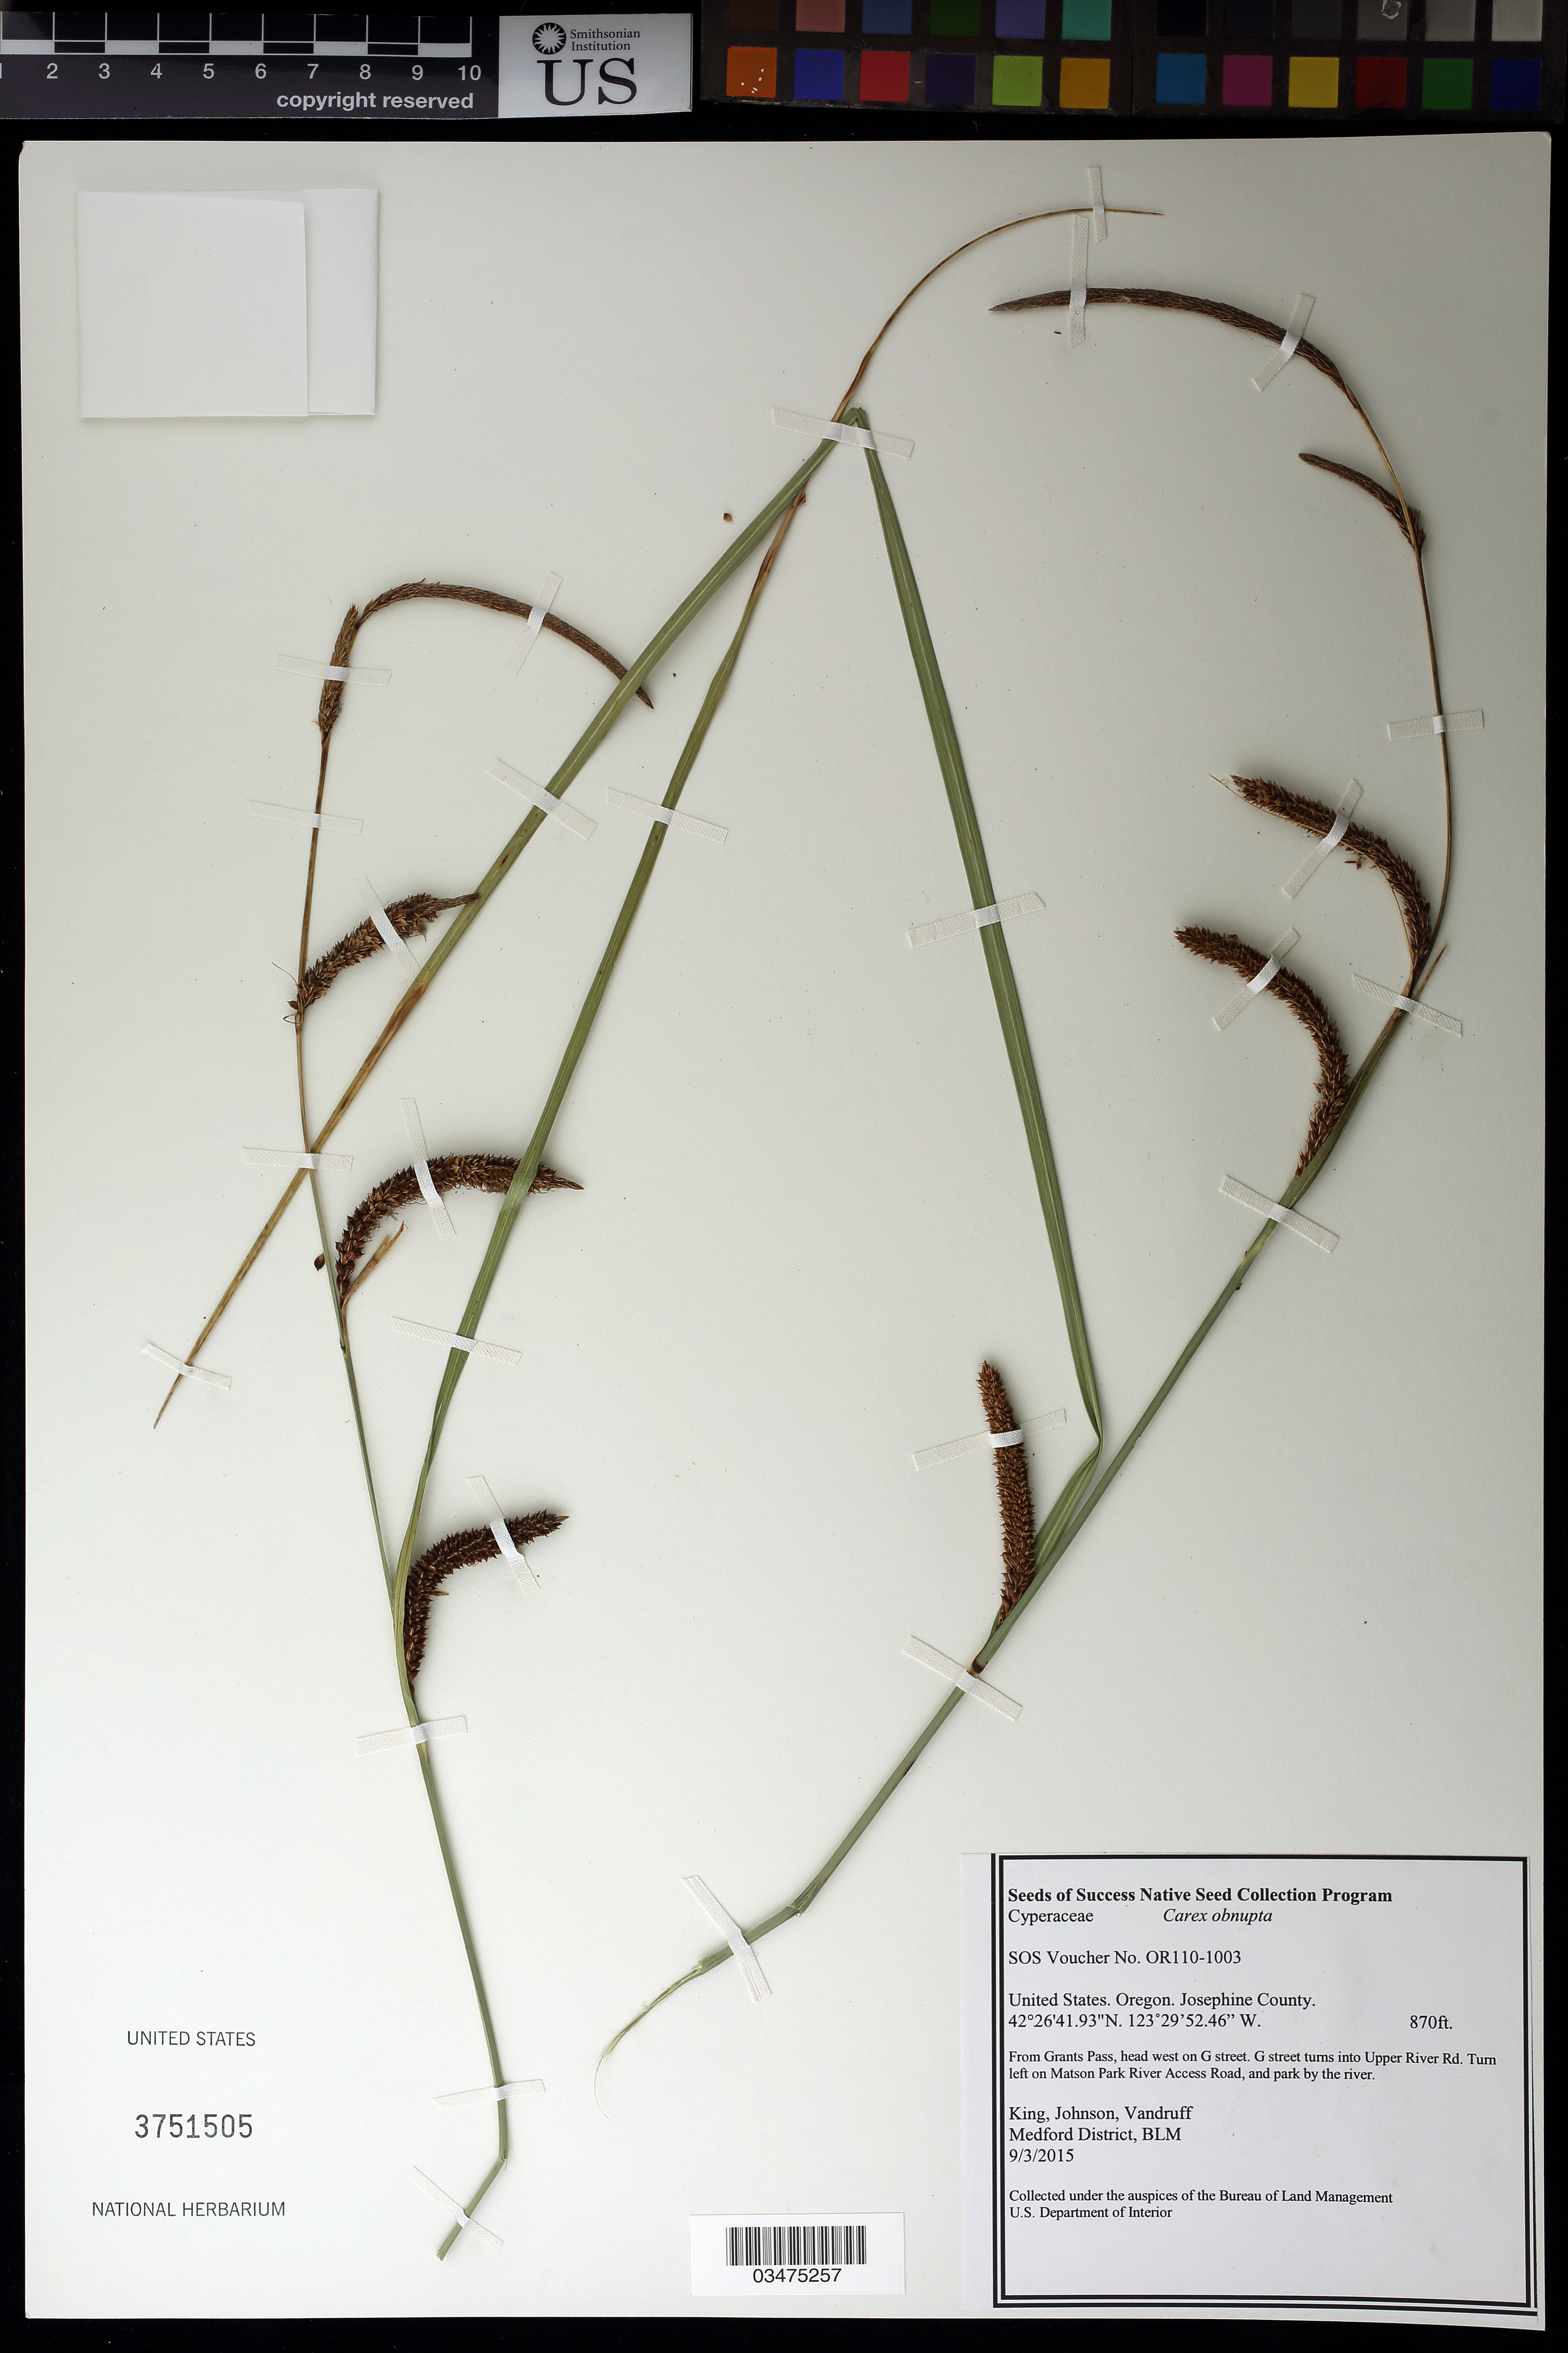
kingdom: Plantae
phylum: Tracheophyta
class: Liliopsida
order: Poales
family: Cyperaceae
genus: Carex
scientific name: Carex obnupta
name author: L.H. Bailey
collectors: King, --, -- Johnson & -. Vandruff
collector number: OR110-1003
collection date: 2015-09-03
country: United States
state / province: Oregon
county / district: Josephine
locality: Matson Park River Assess Rd, by the river.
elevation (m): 265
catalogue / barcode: US 3751505